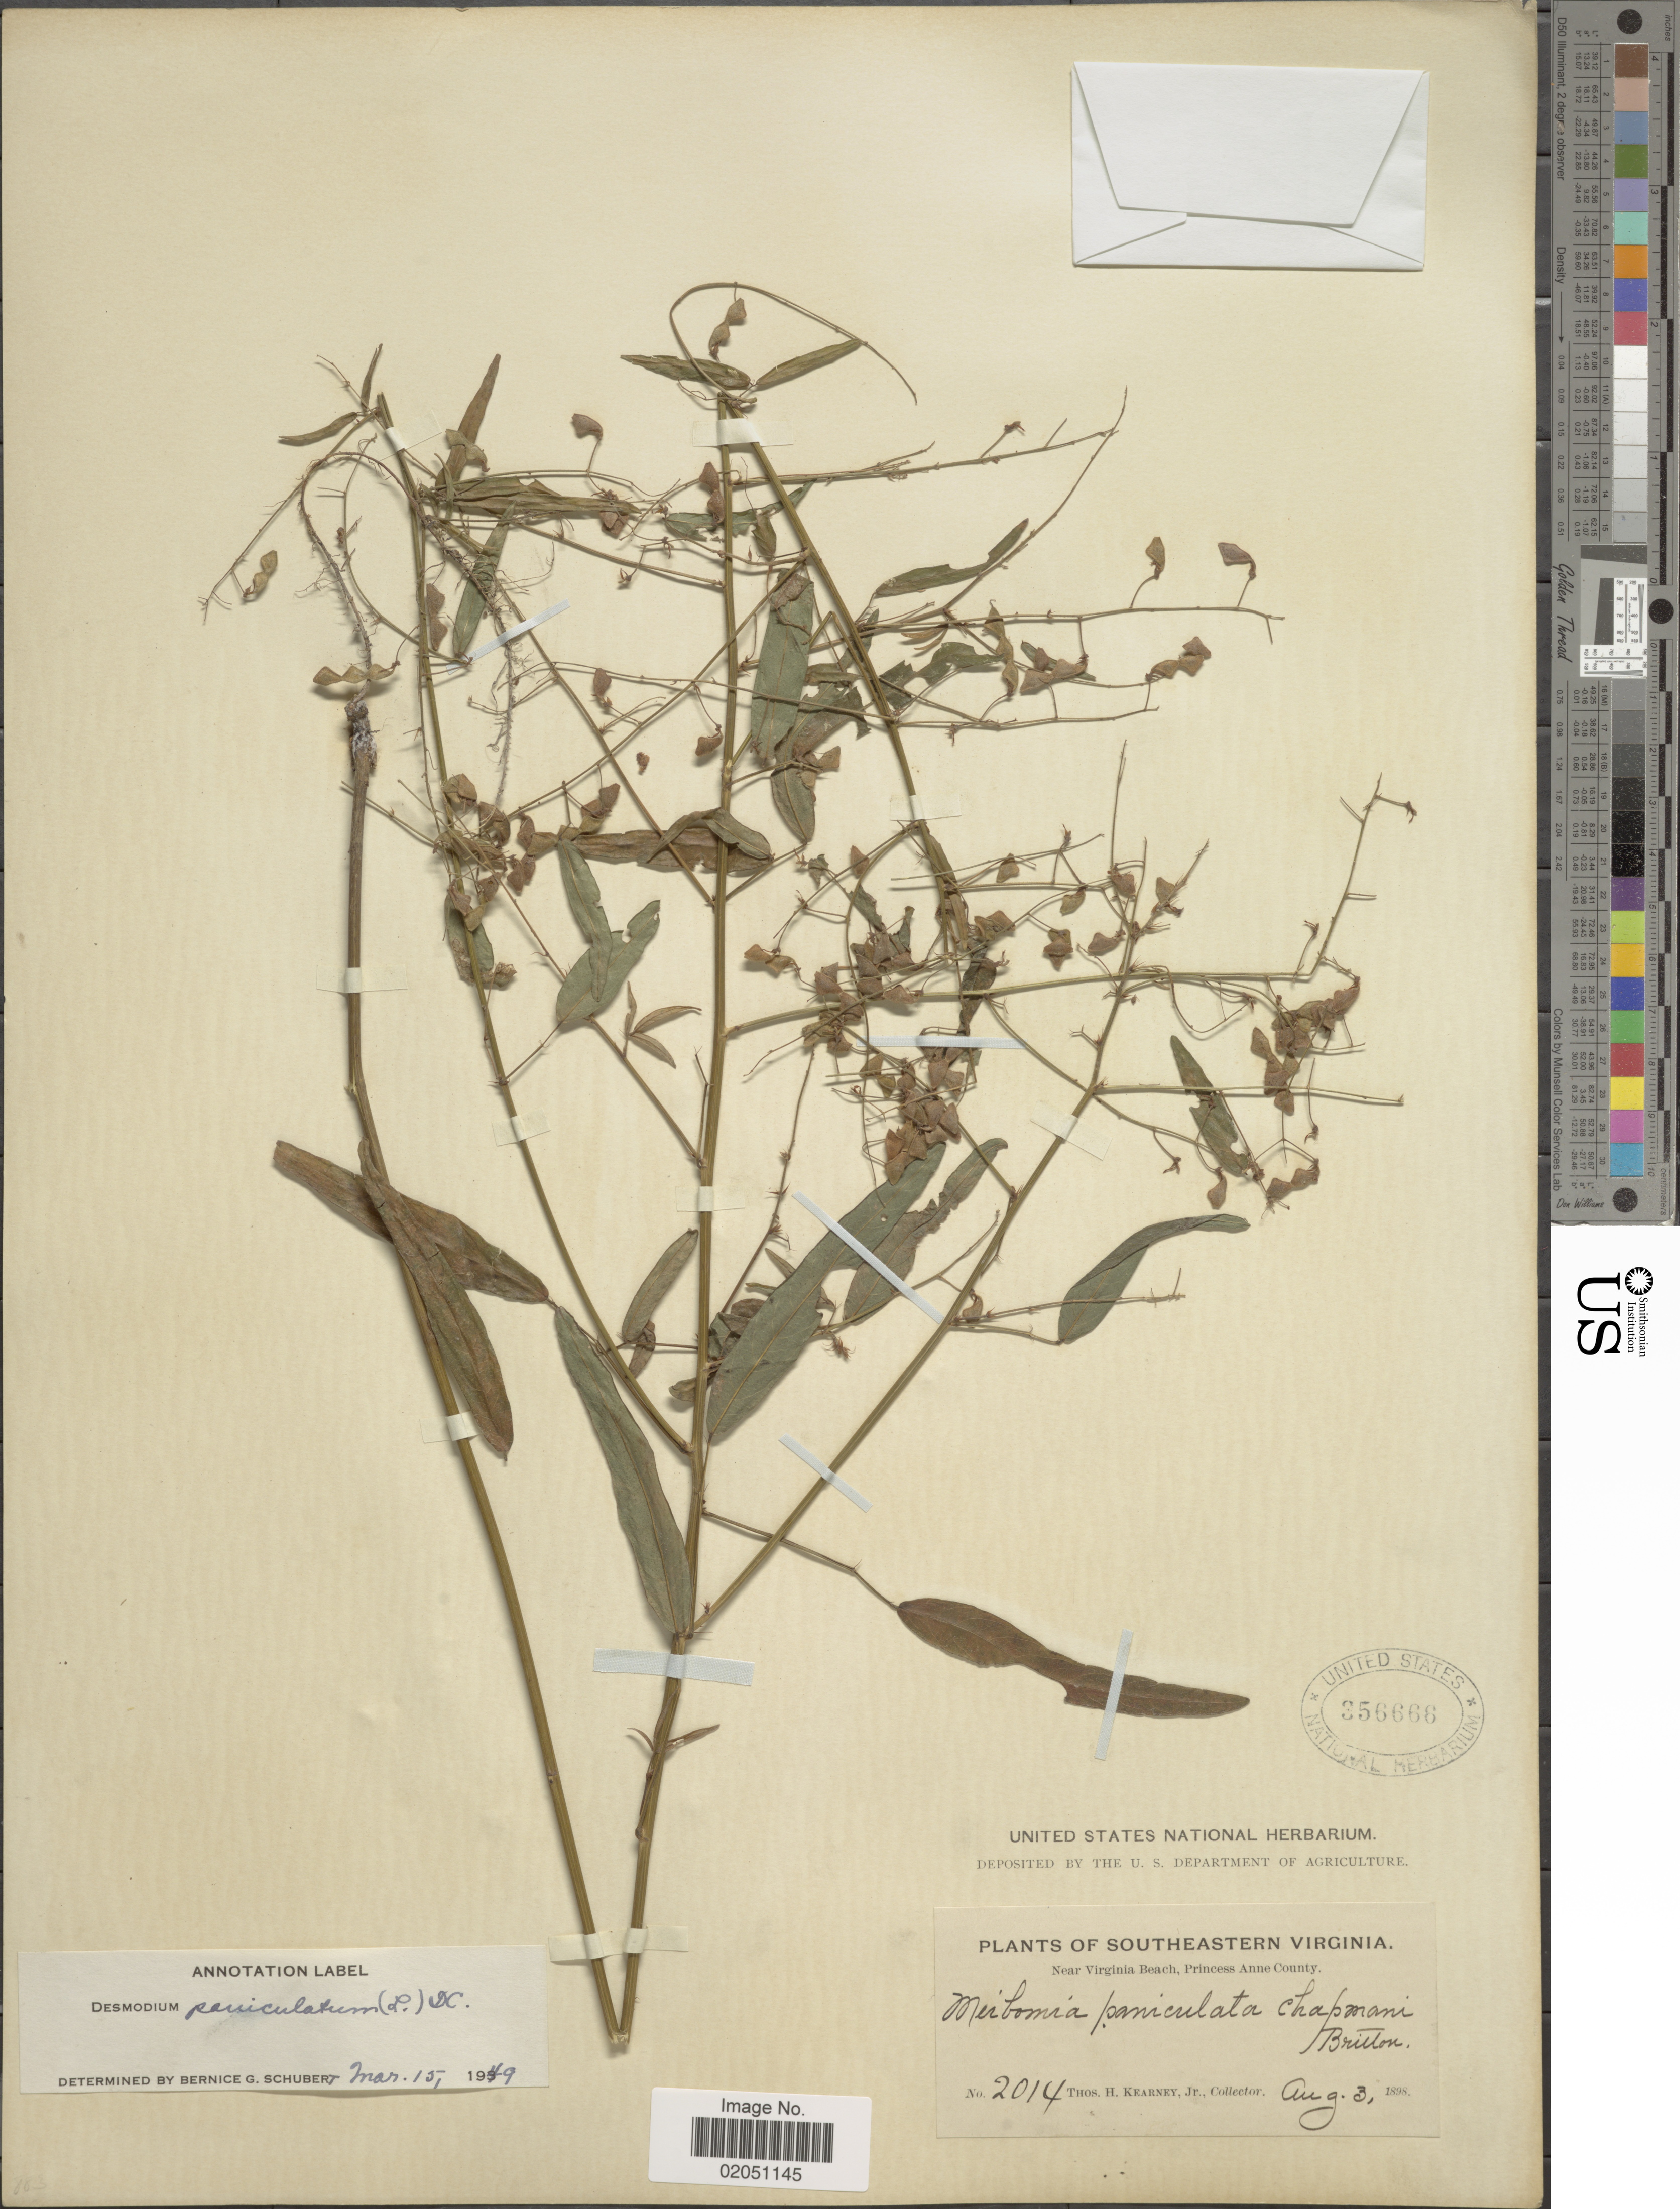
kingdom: Plantae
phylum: Tracheophyta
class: Magnoliopsida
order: Fabales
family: Fabaceae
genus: Desmodium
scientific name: Desmodium paniculatum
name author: (L.) DC.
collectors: T. H. Kearney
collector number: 2014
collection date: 1898-08-03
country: United States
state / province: Virginia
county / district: City of Virginia Beach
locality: Southeastern Virginia, Near Virginia Beach, Princess Anne (=historic county name) County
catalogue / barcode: US 356666